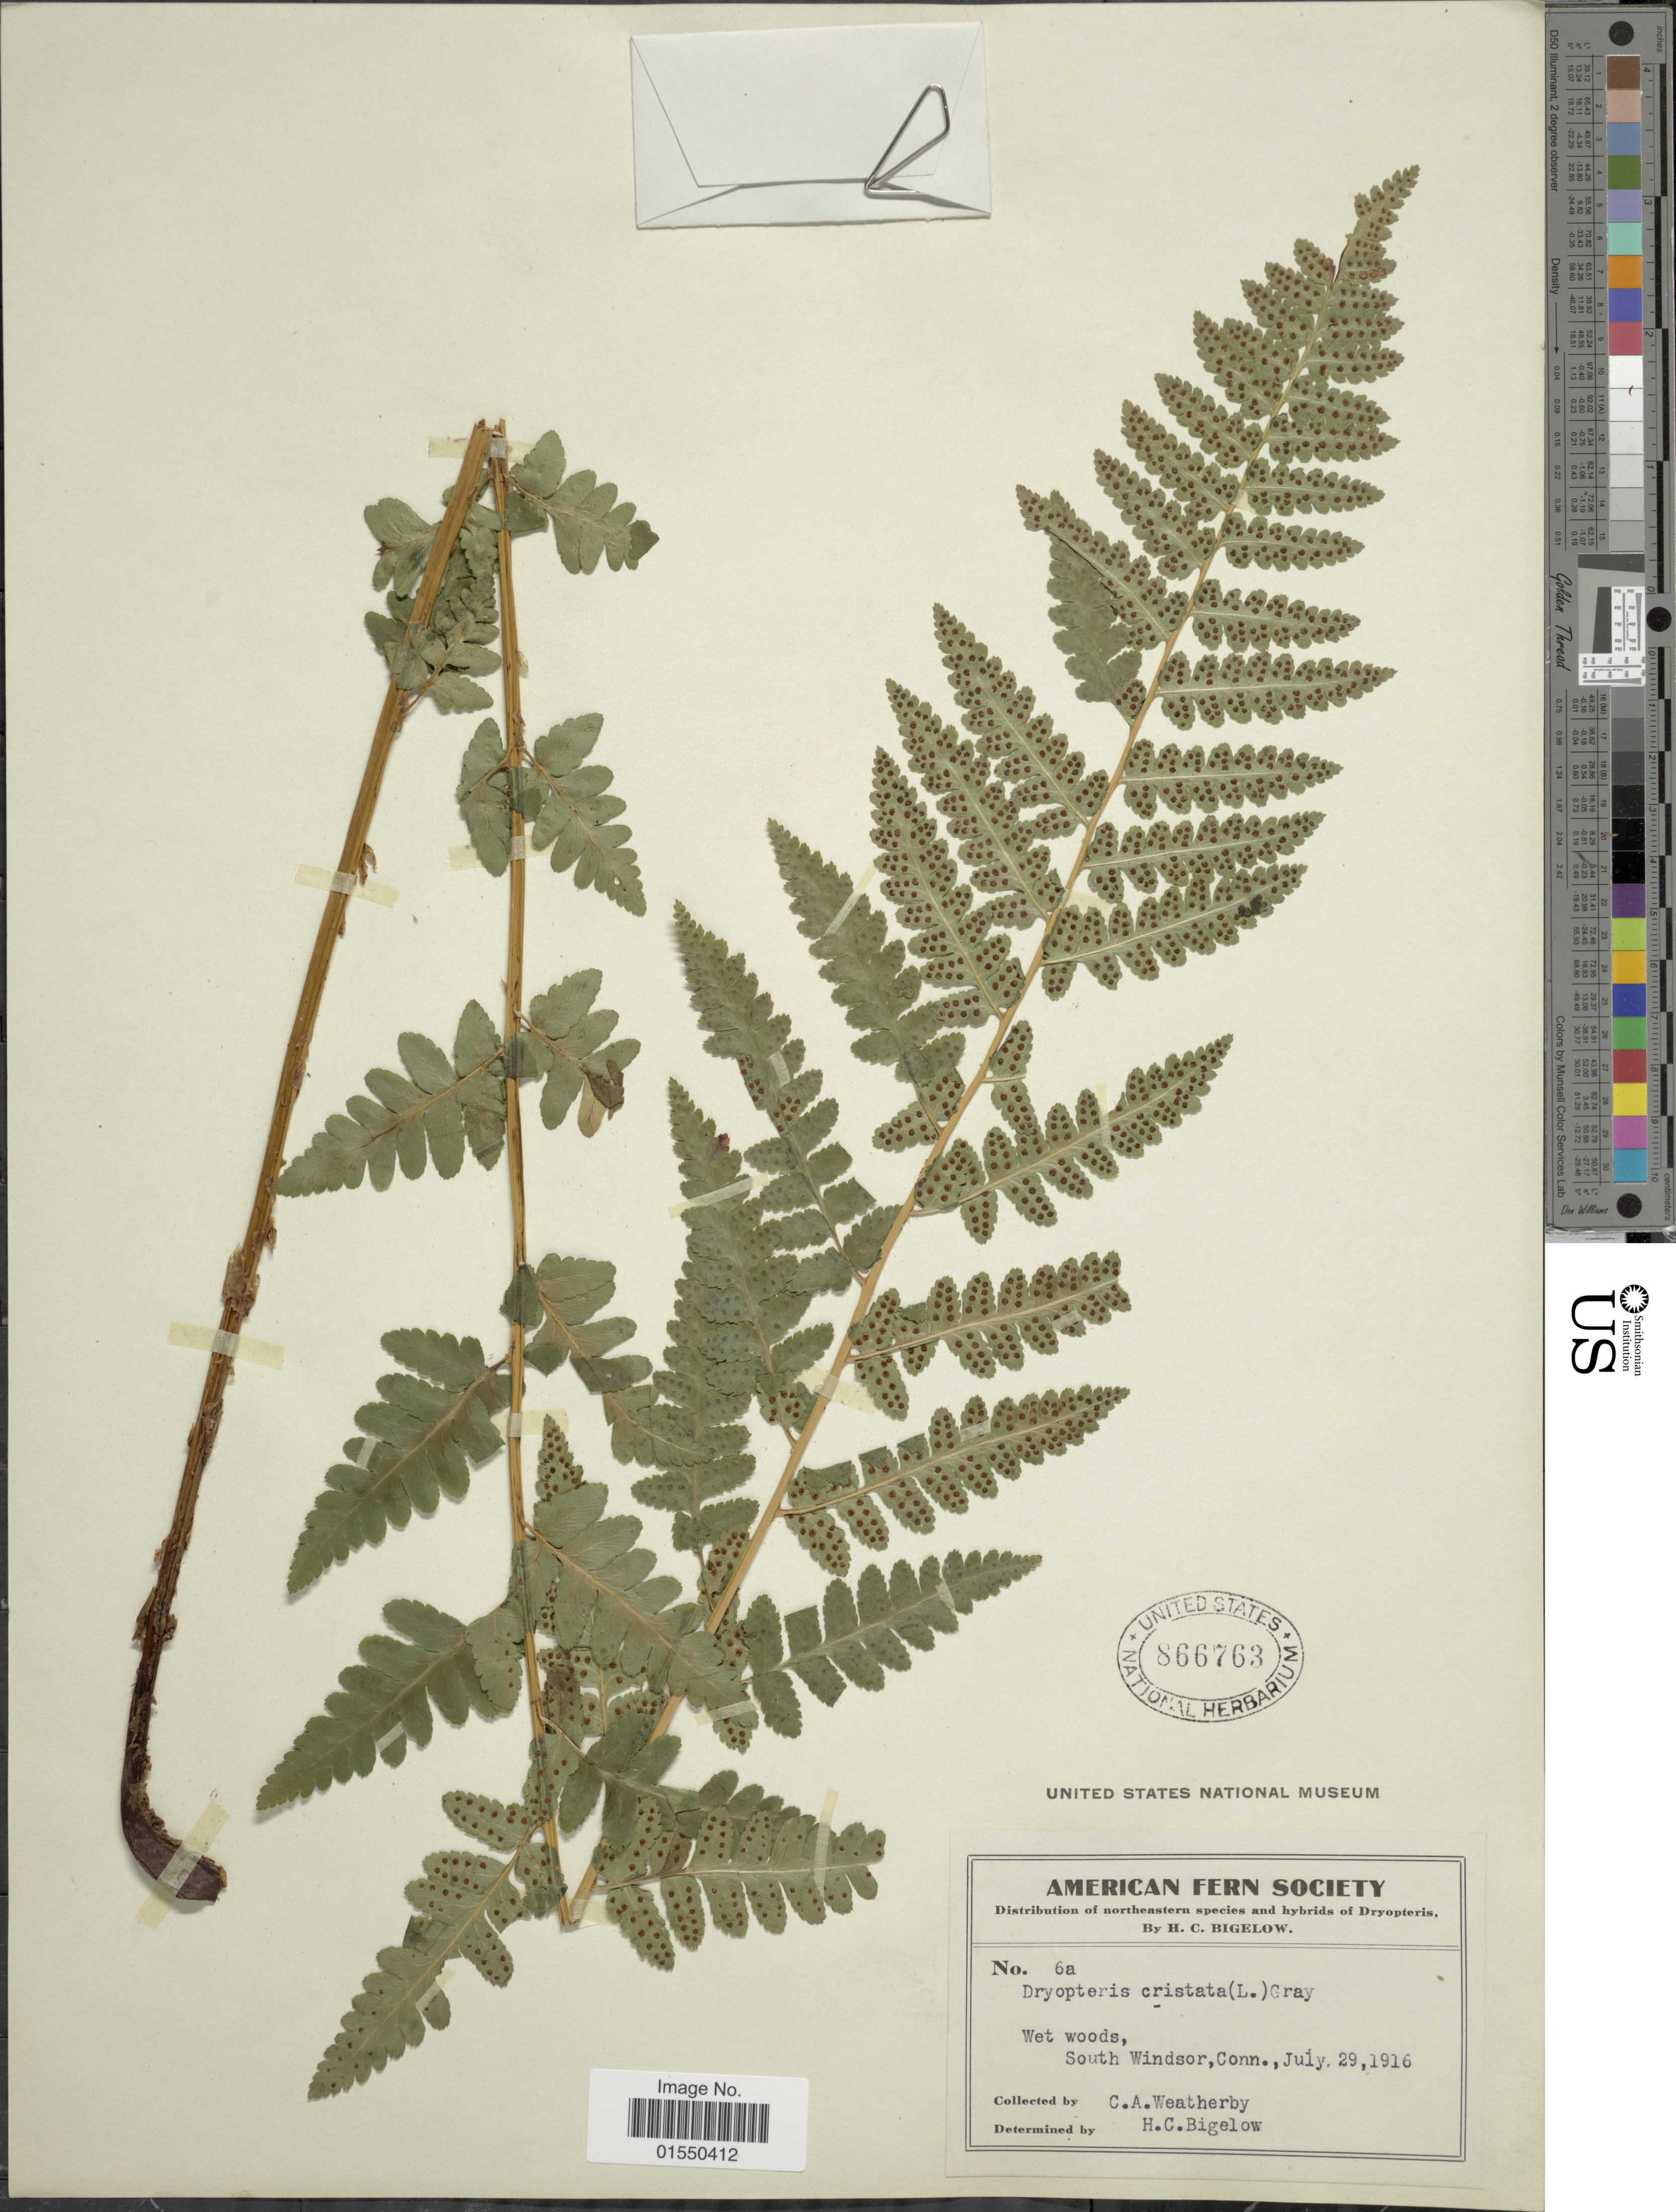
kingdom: Plantae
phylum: Tracheophyta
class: Polypodiopsida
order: Polypodiales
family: Dryopteridaceae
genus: Dryopteris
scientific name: Dryopteris cristata var. spinulosa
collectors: C. A. Weatherby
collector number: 6a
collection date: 1916-07-27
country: United States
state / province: Connecticut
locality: Wet woods, South Windsor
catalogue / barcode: US 866763